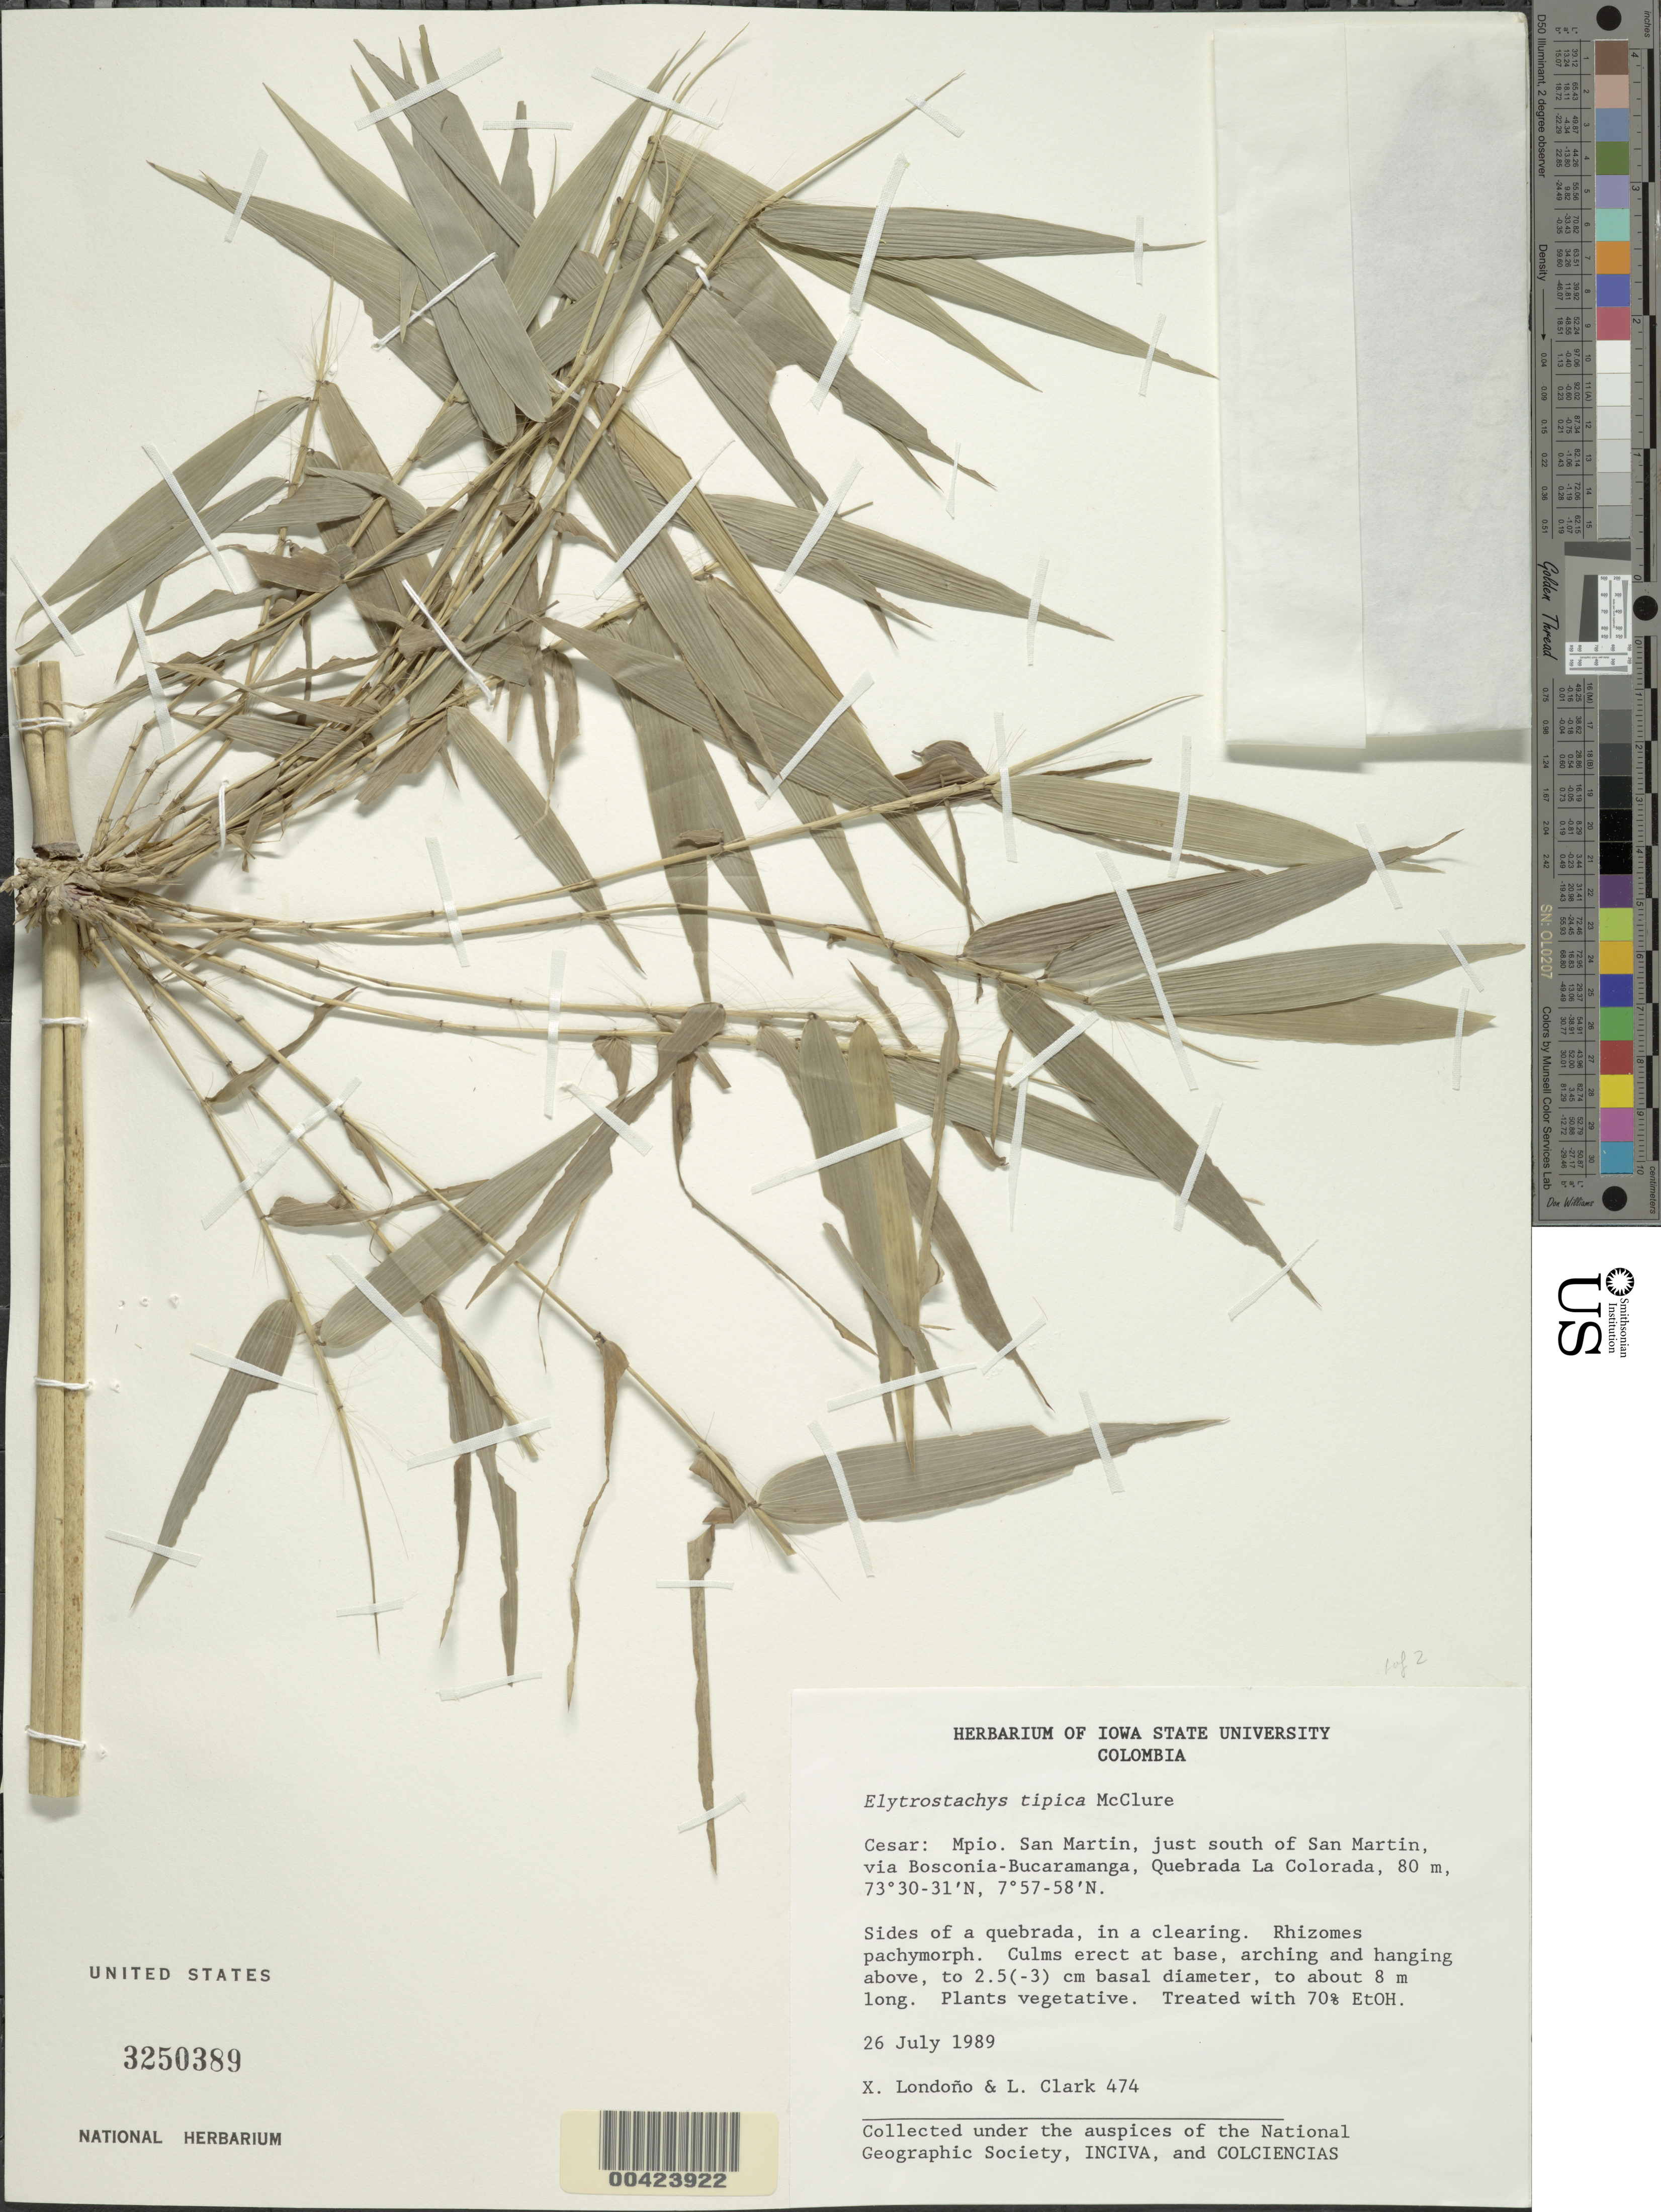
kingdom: Plantae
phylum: Tracheophyta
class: Liliopsida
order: Poales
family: Poaceae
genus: Elytrostachys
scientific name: Elytrostachys typica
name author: McClure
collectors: X. Londoño & L. G. Clark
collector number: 474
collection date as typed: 26 Jul 1989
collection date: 1989-07-26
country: Colombia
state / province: César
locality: San Martin Mun. (?), S of San Martin, via Bosconia - Bucaramanga; Quebrada la Colorada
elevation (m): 80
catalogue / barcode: US 3250389